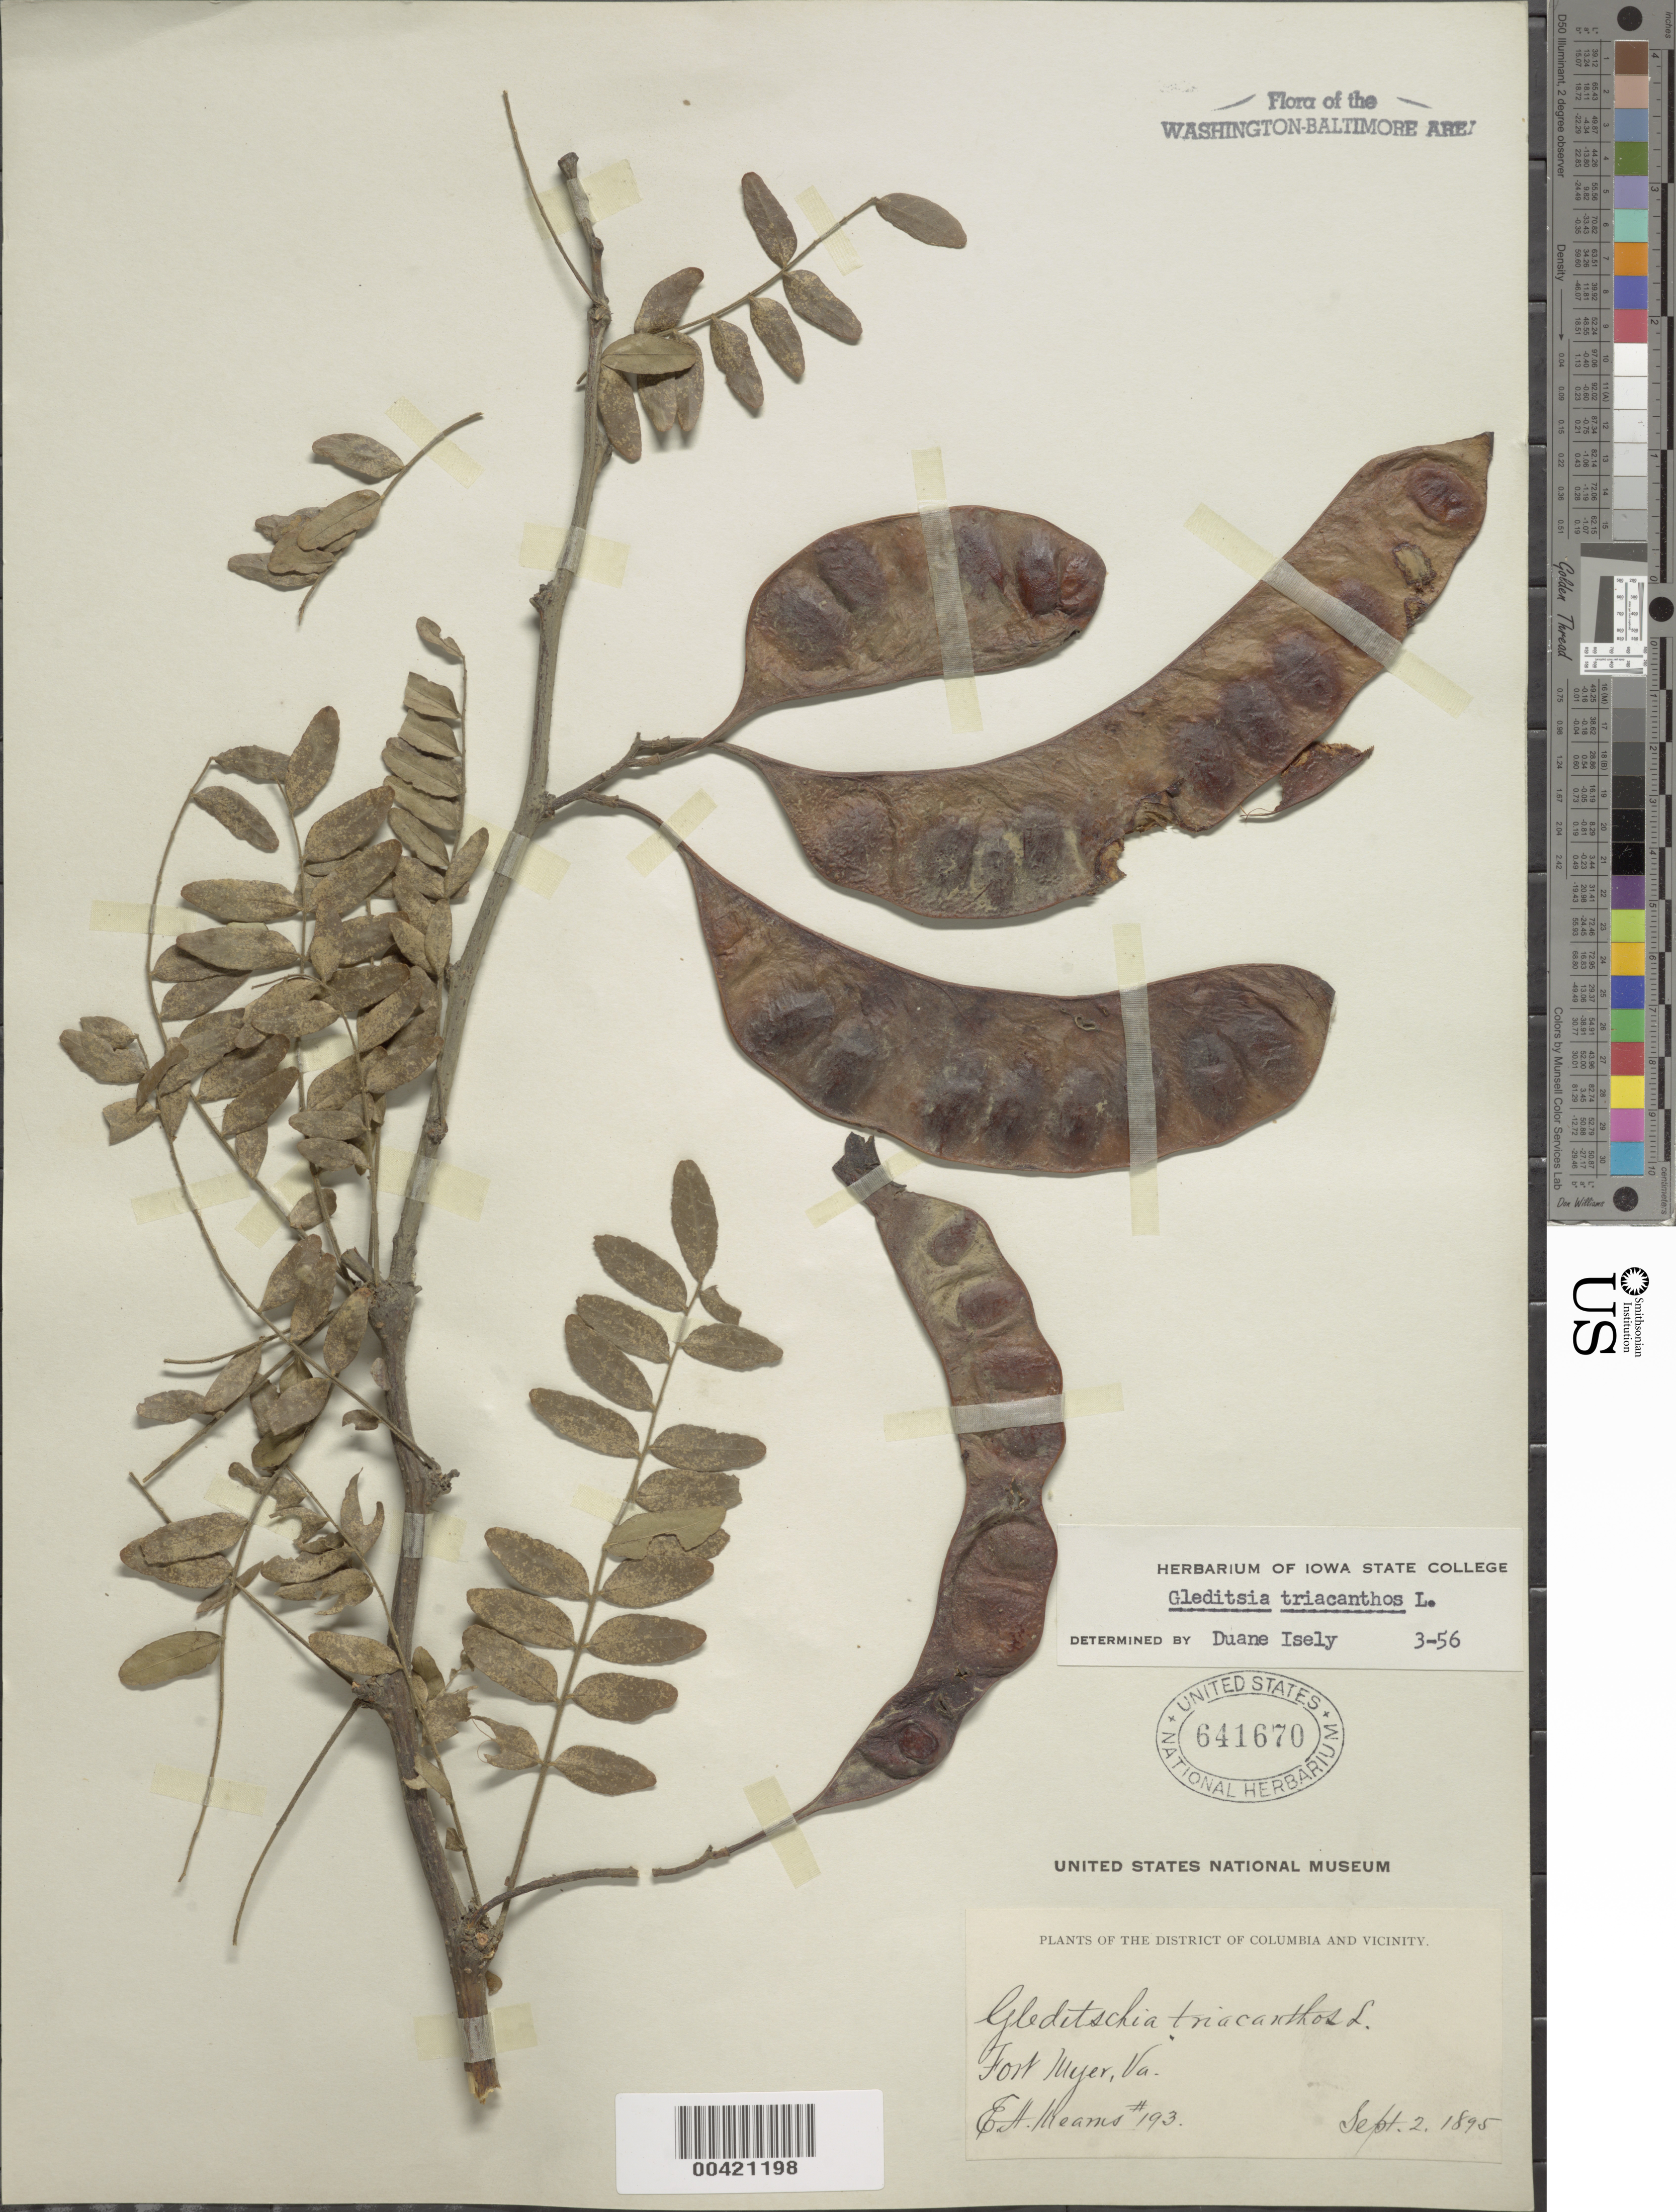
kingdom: Plantae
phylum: Tracheophyta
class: Magnoliopsida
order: Fabales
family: Fabaceae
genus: Gleditsia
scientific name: Gleditsia triacanthos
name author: L.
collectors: E. A. Mearns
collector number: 193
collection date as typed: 02 Sep 1895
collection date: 1895-09-02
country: United States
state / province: Virginia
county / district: Arlington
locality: Fort Myers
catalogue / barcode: US 641670